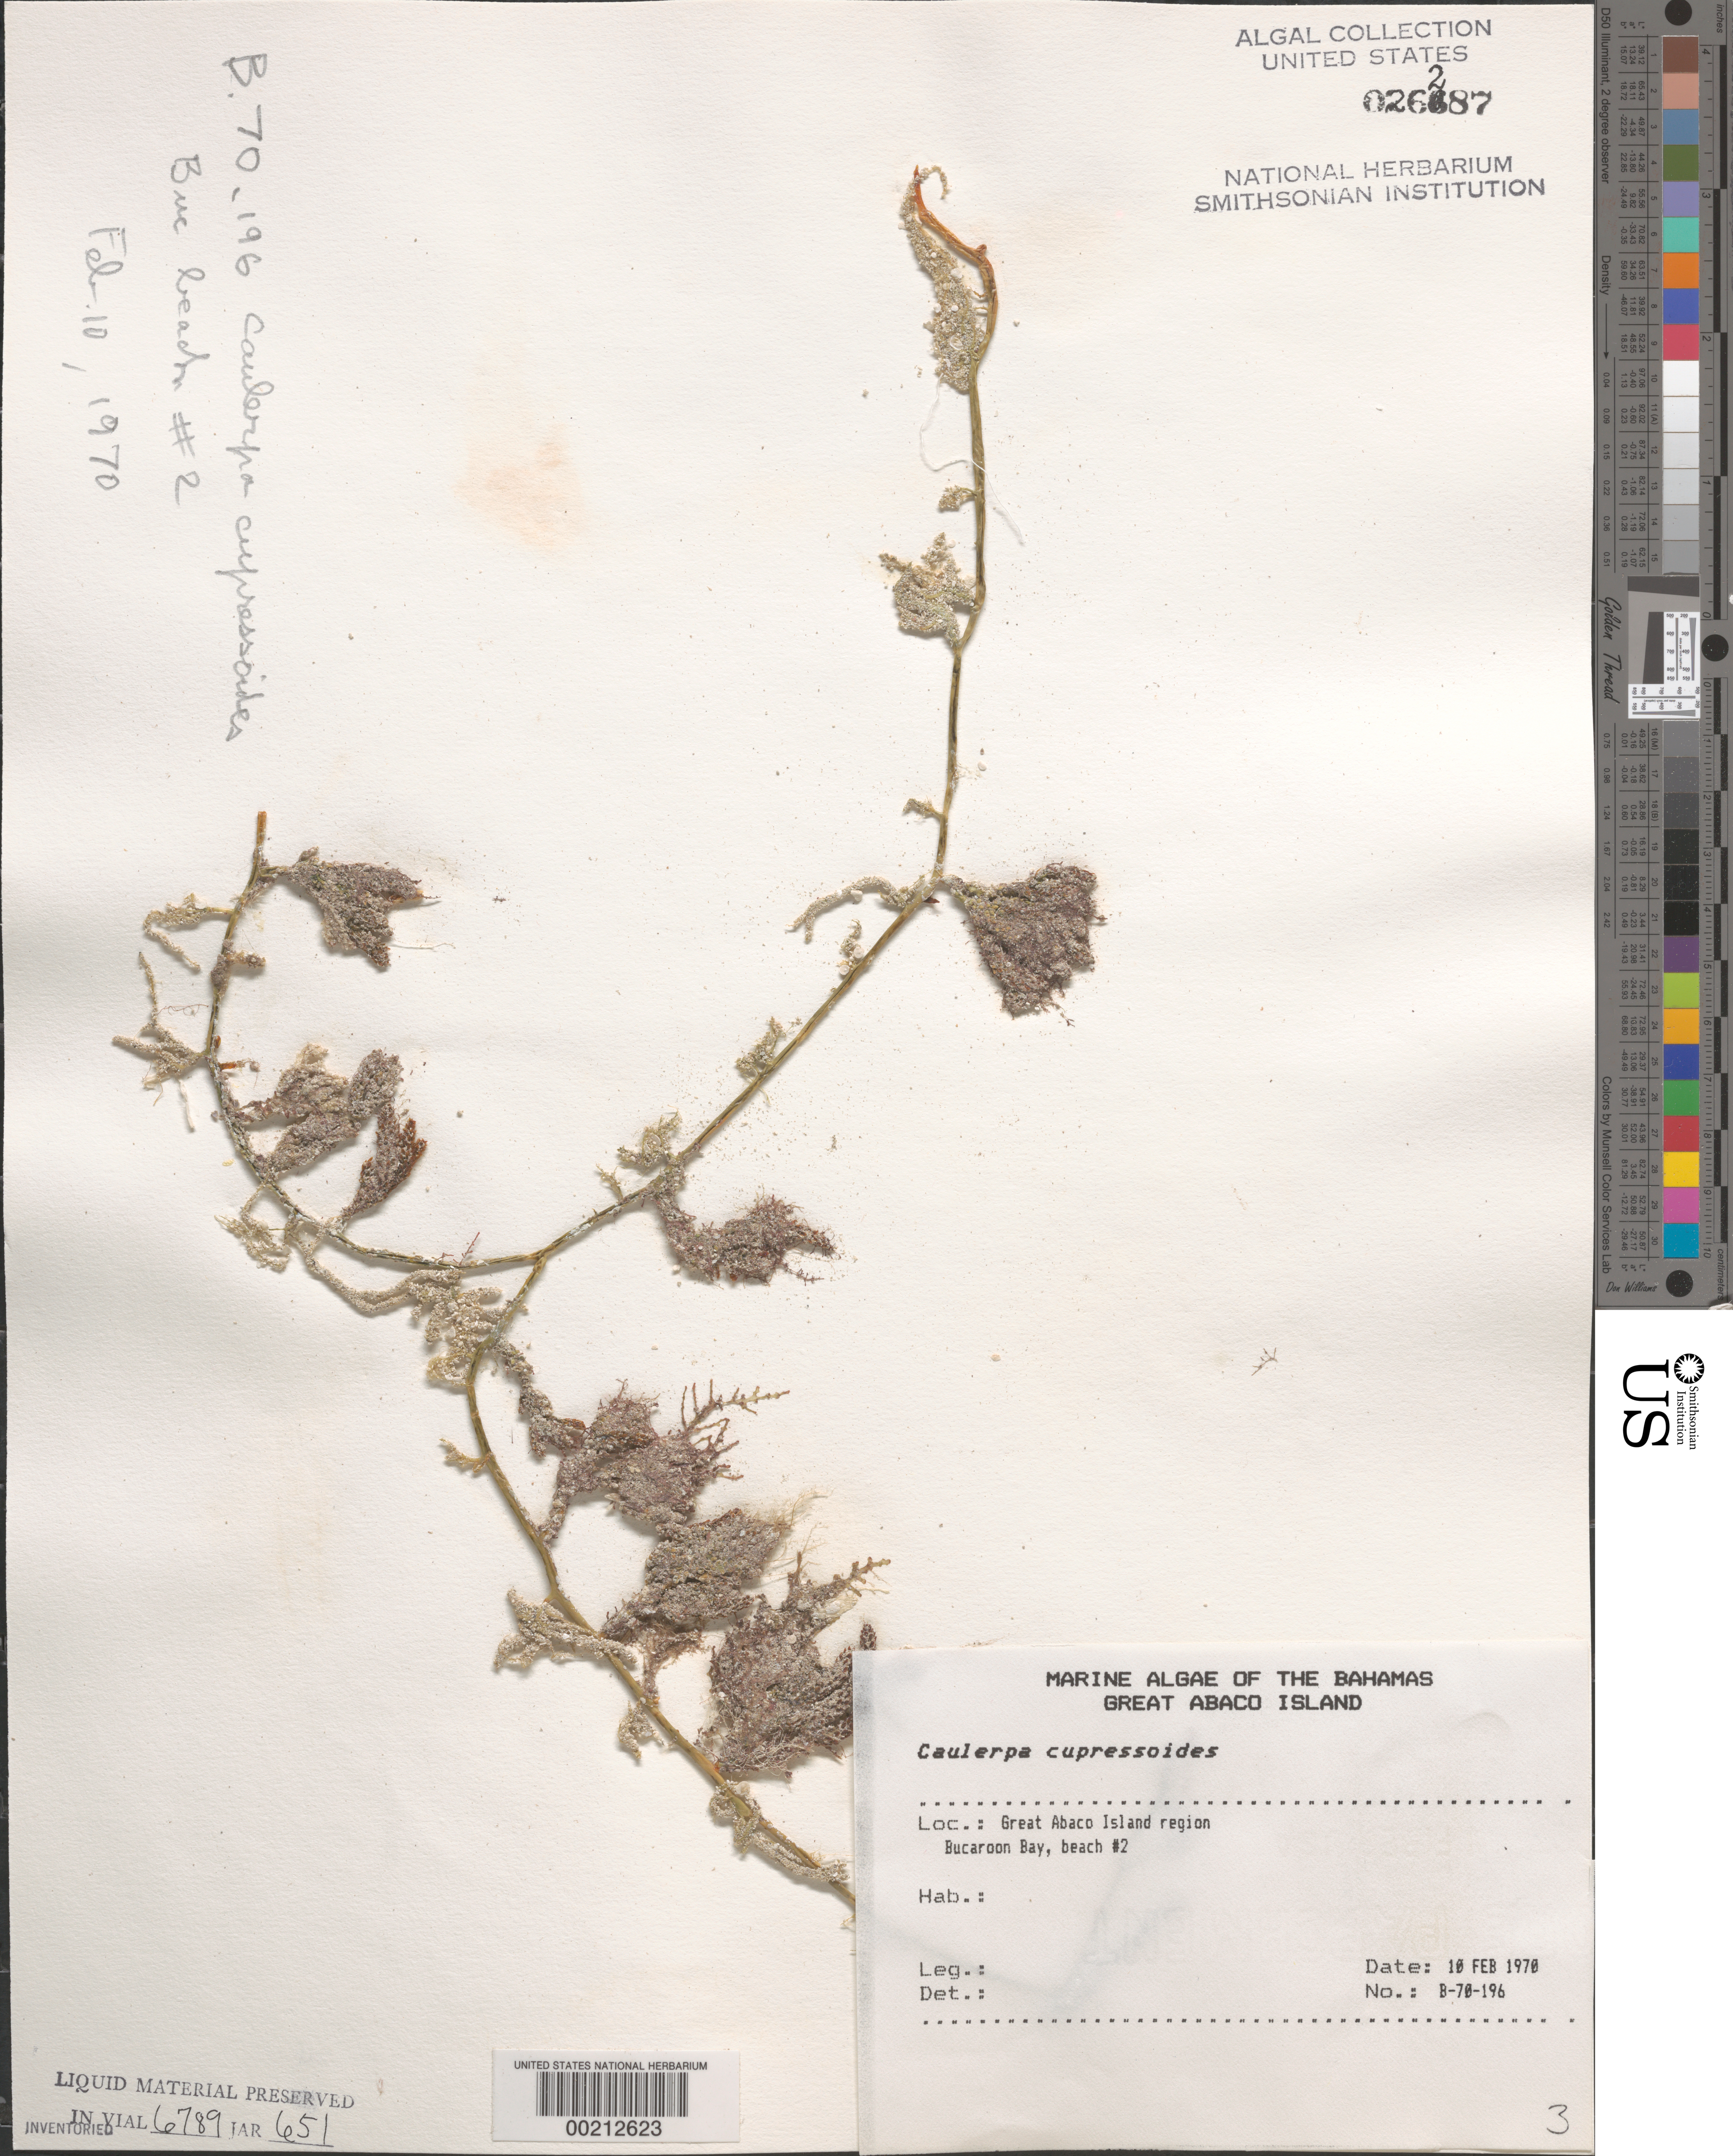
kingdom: Plantae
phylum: Chlorophyta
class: Ulvophyceae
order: Bryopsidales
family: Caulerpaceae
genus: Caulerpa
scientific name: Caulerpa cupressoides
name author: (Vahl) C. Agardh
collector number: B-70-196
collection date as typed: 10 Feb 1970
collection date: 1970-02-10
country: Bahamas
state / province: Abaco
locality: Buckaroon bay, great abaco island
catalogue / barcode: US 26287